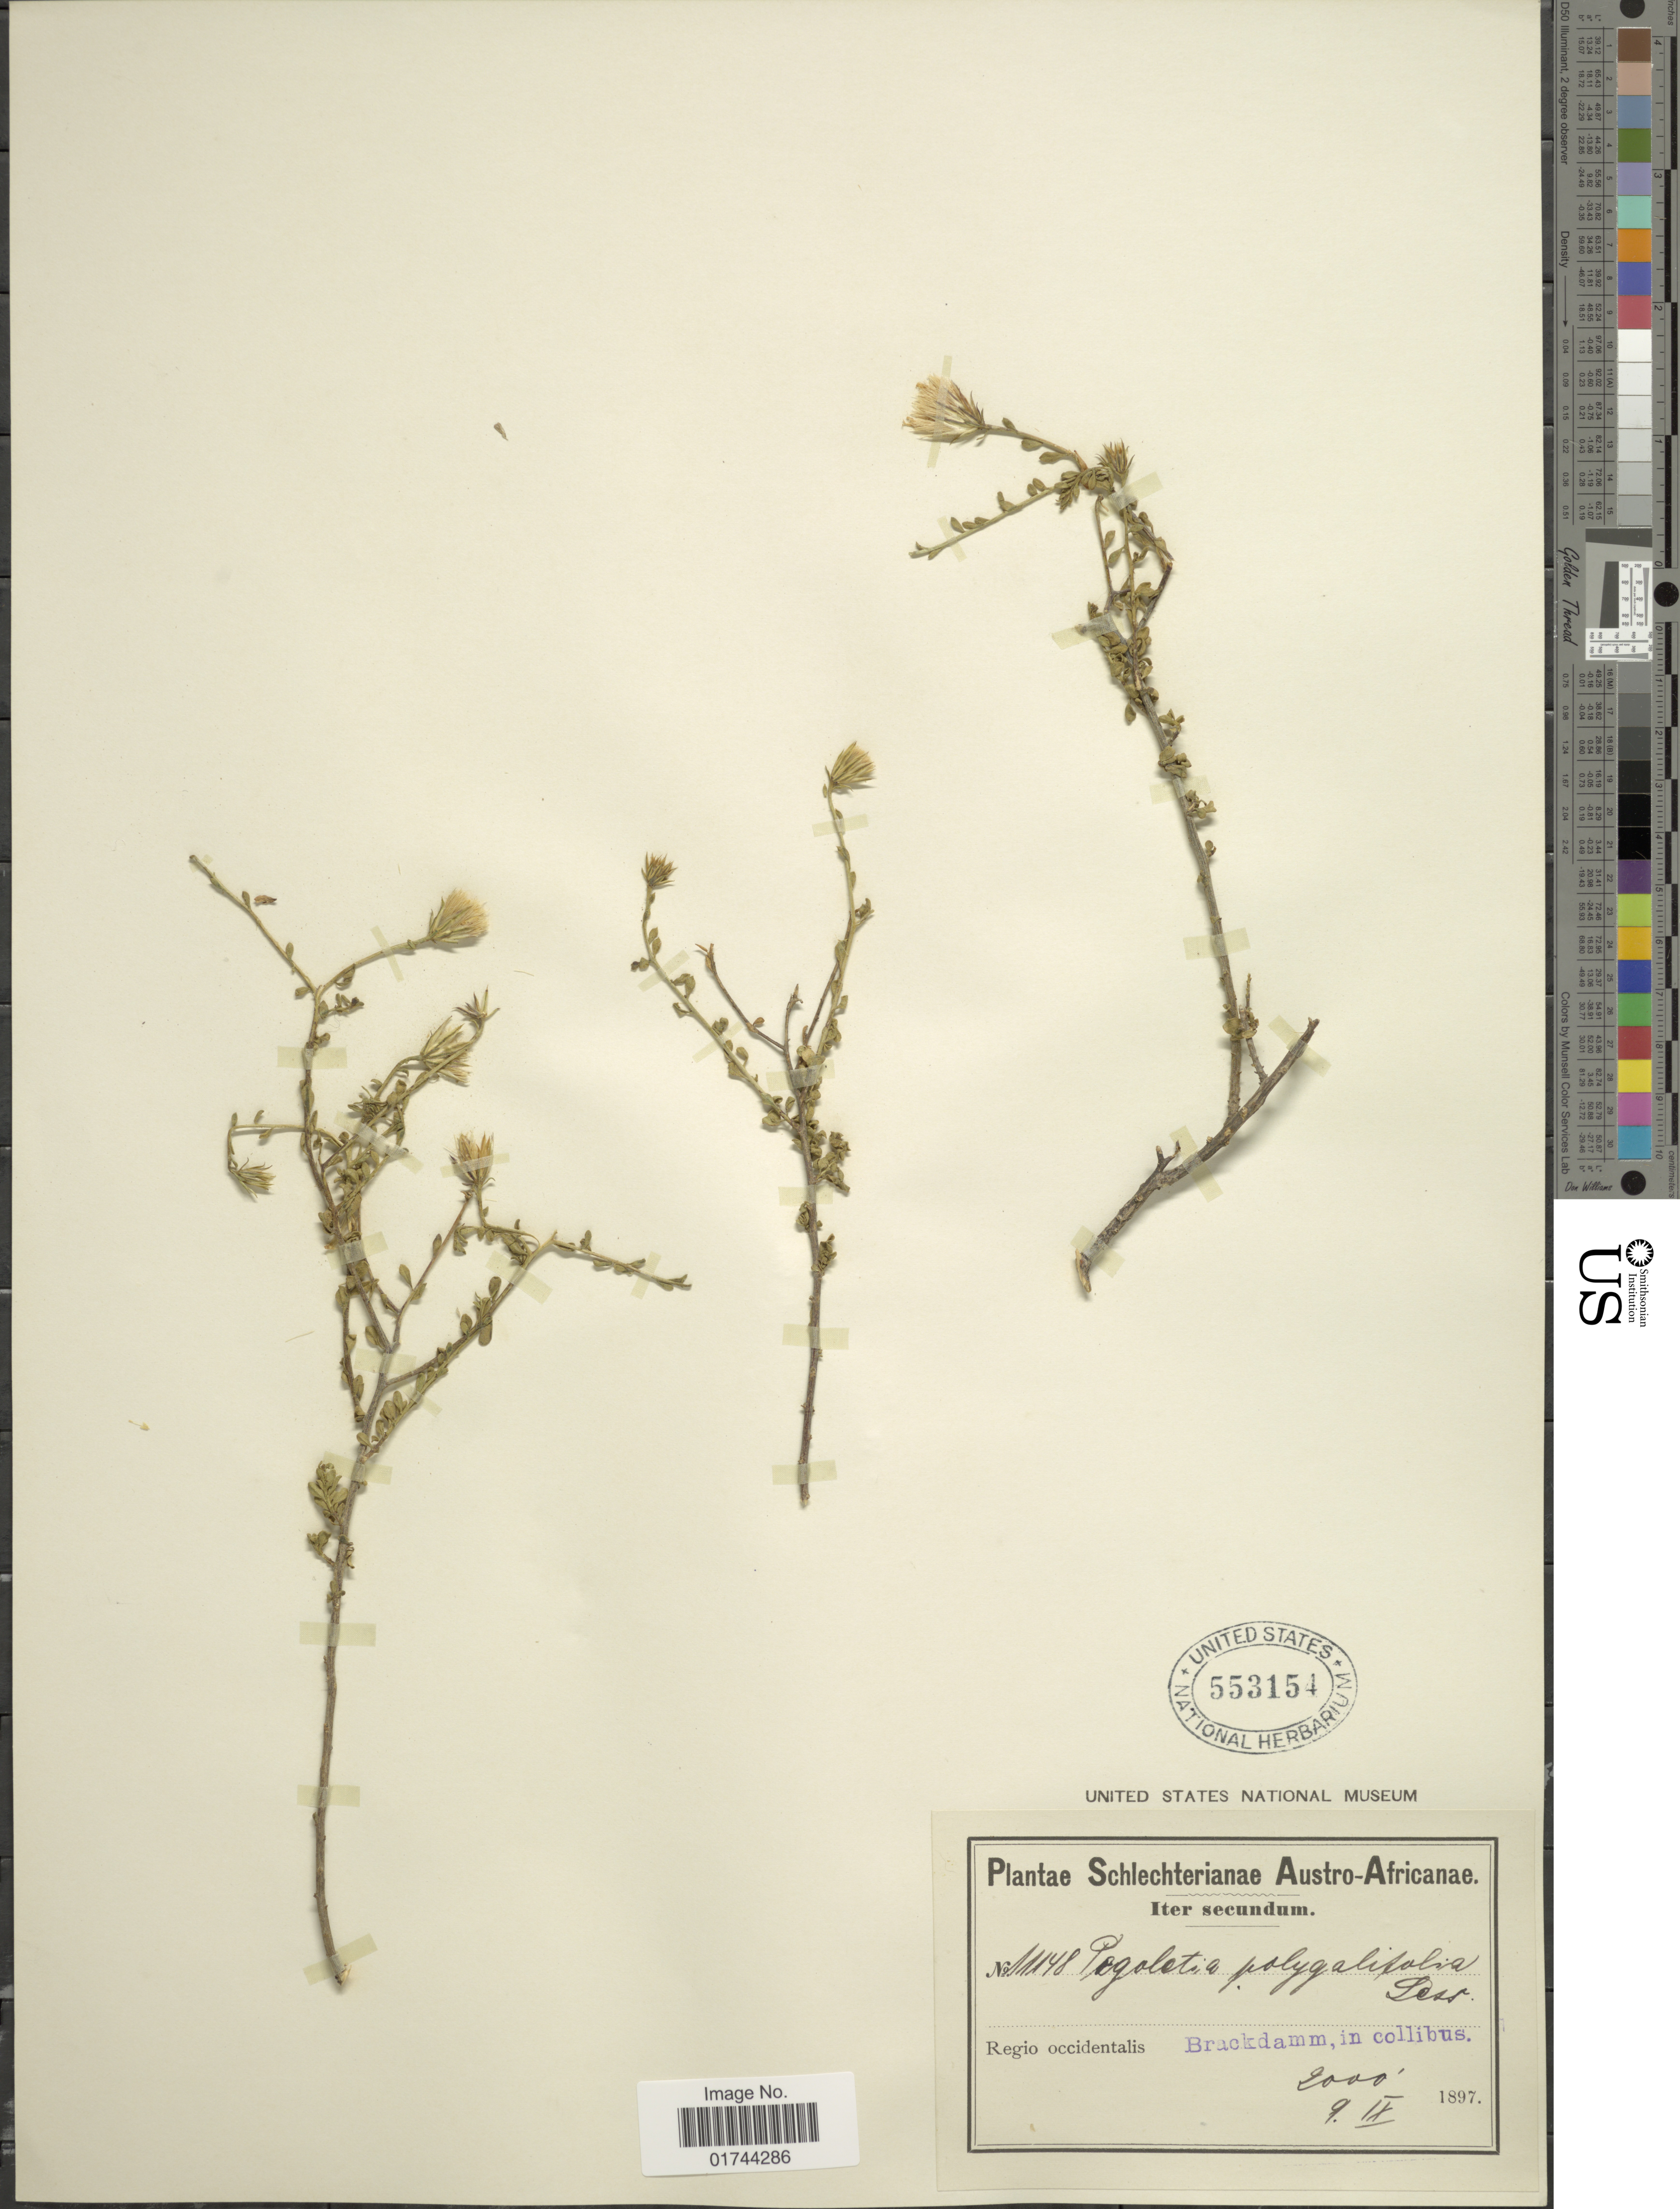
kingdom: Plantae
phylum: Tracheophyta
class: Magnoliopsida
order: Asterales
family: Asteraceae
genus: Pegolettia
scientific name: Pegolettia polygalaefolia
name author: Less.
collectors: Schlechter, --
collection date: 1897-09-09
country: South Africa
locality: Austro-Africanae, Brackdamm, in collibus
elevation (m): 610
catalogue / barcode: US 553154